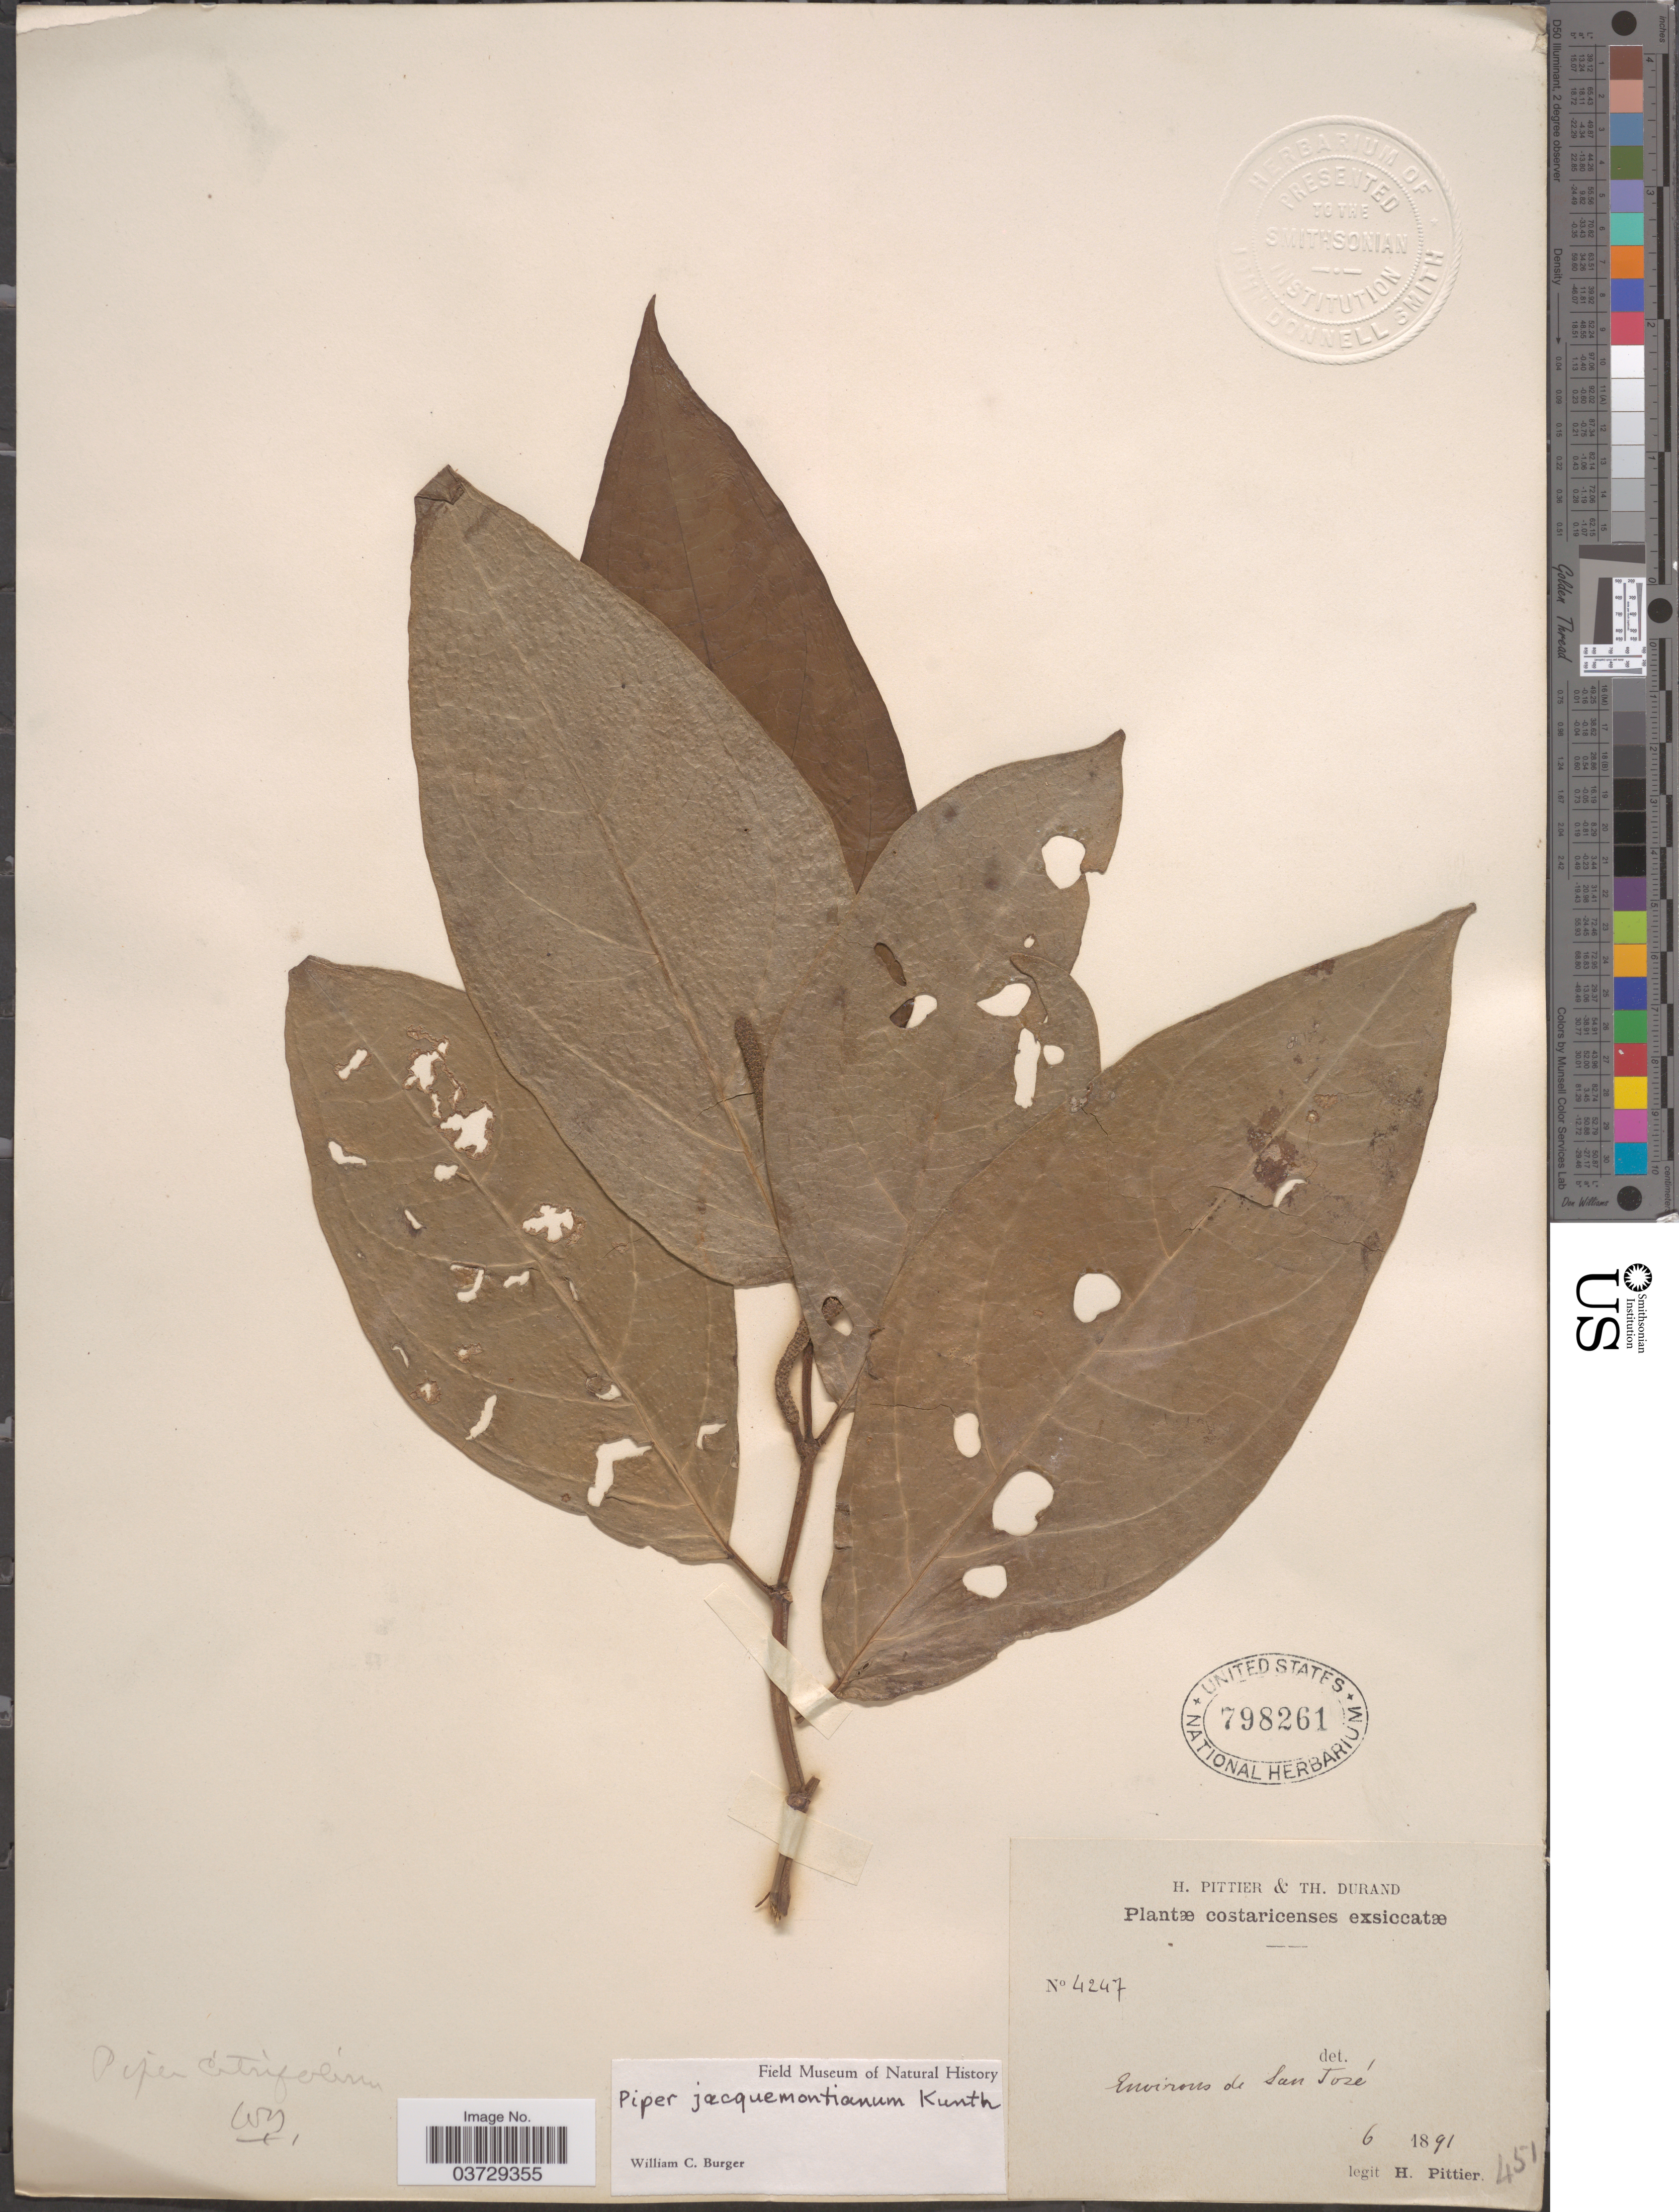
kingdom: Plantae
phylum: Tracheophyta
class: Magnoliopsida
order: Piperales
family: Piperaceae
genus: Piper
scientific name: Piper jacquemontianum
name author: Kunth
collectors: H. F. Pittier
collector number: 4247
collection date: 1891-06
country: Costa Rica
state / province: San José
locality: Environs de San José.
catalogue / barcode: US 798261